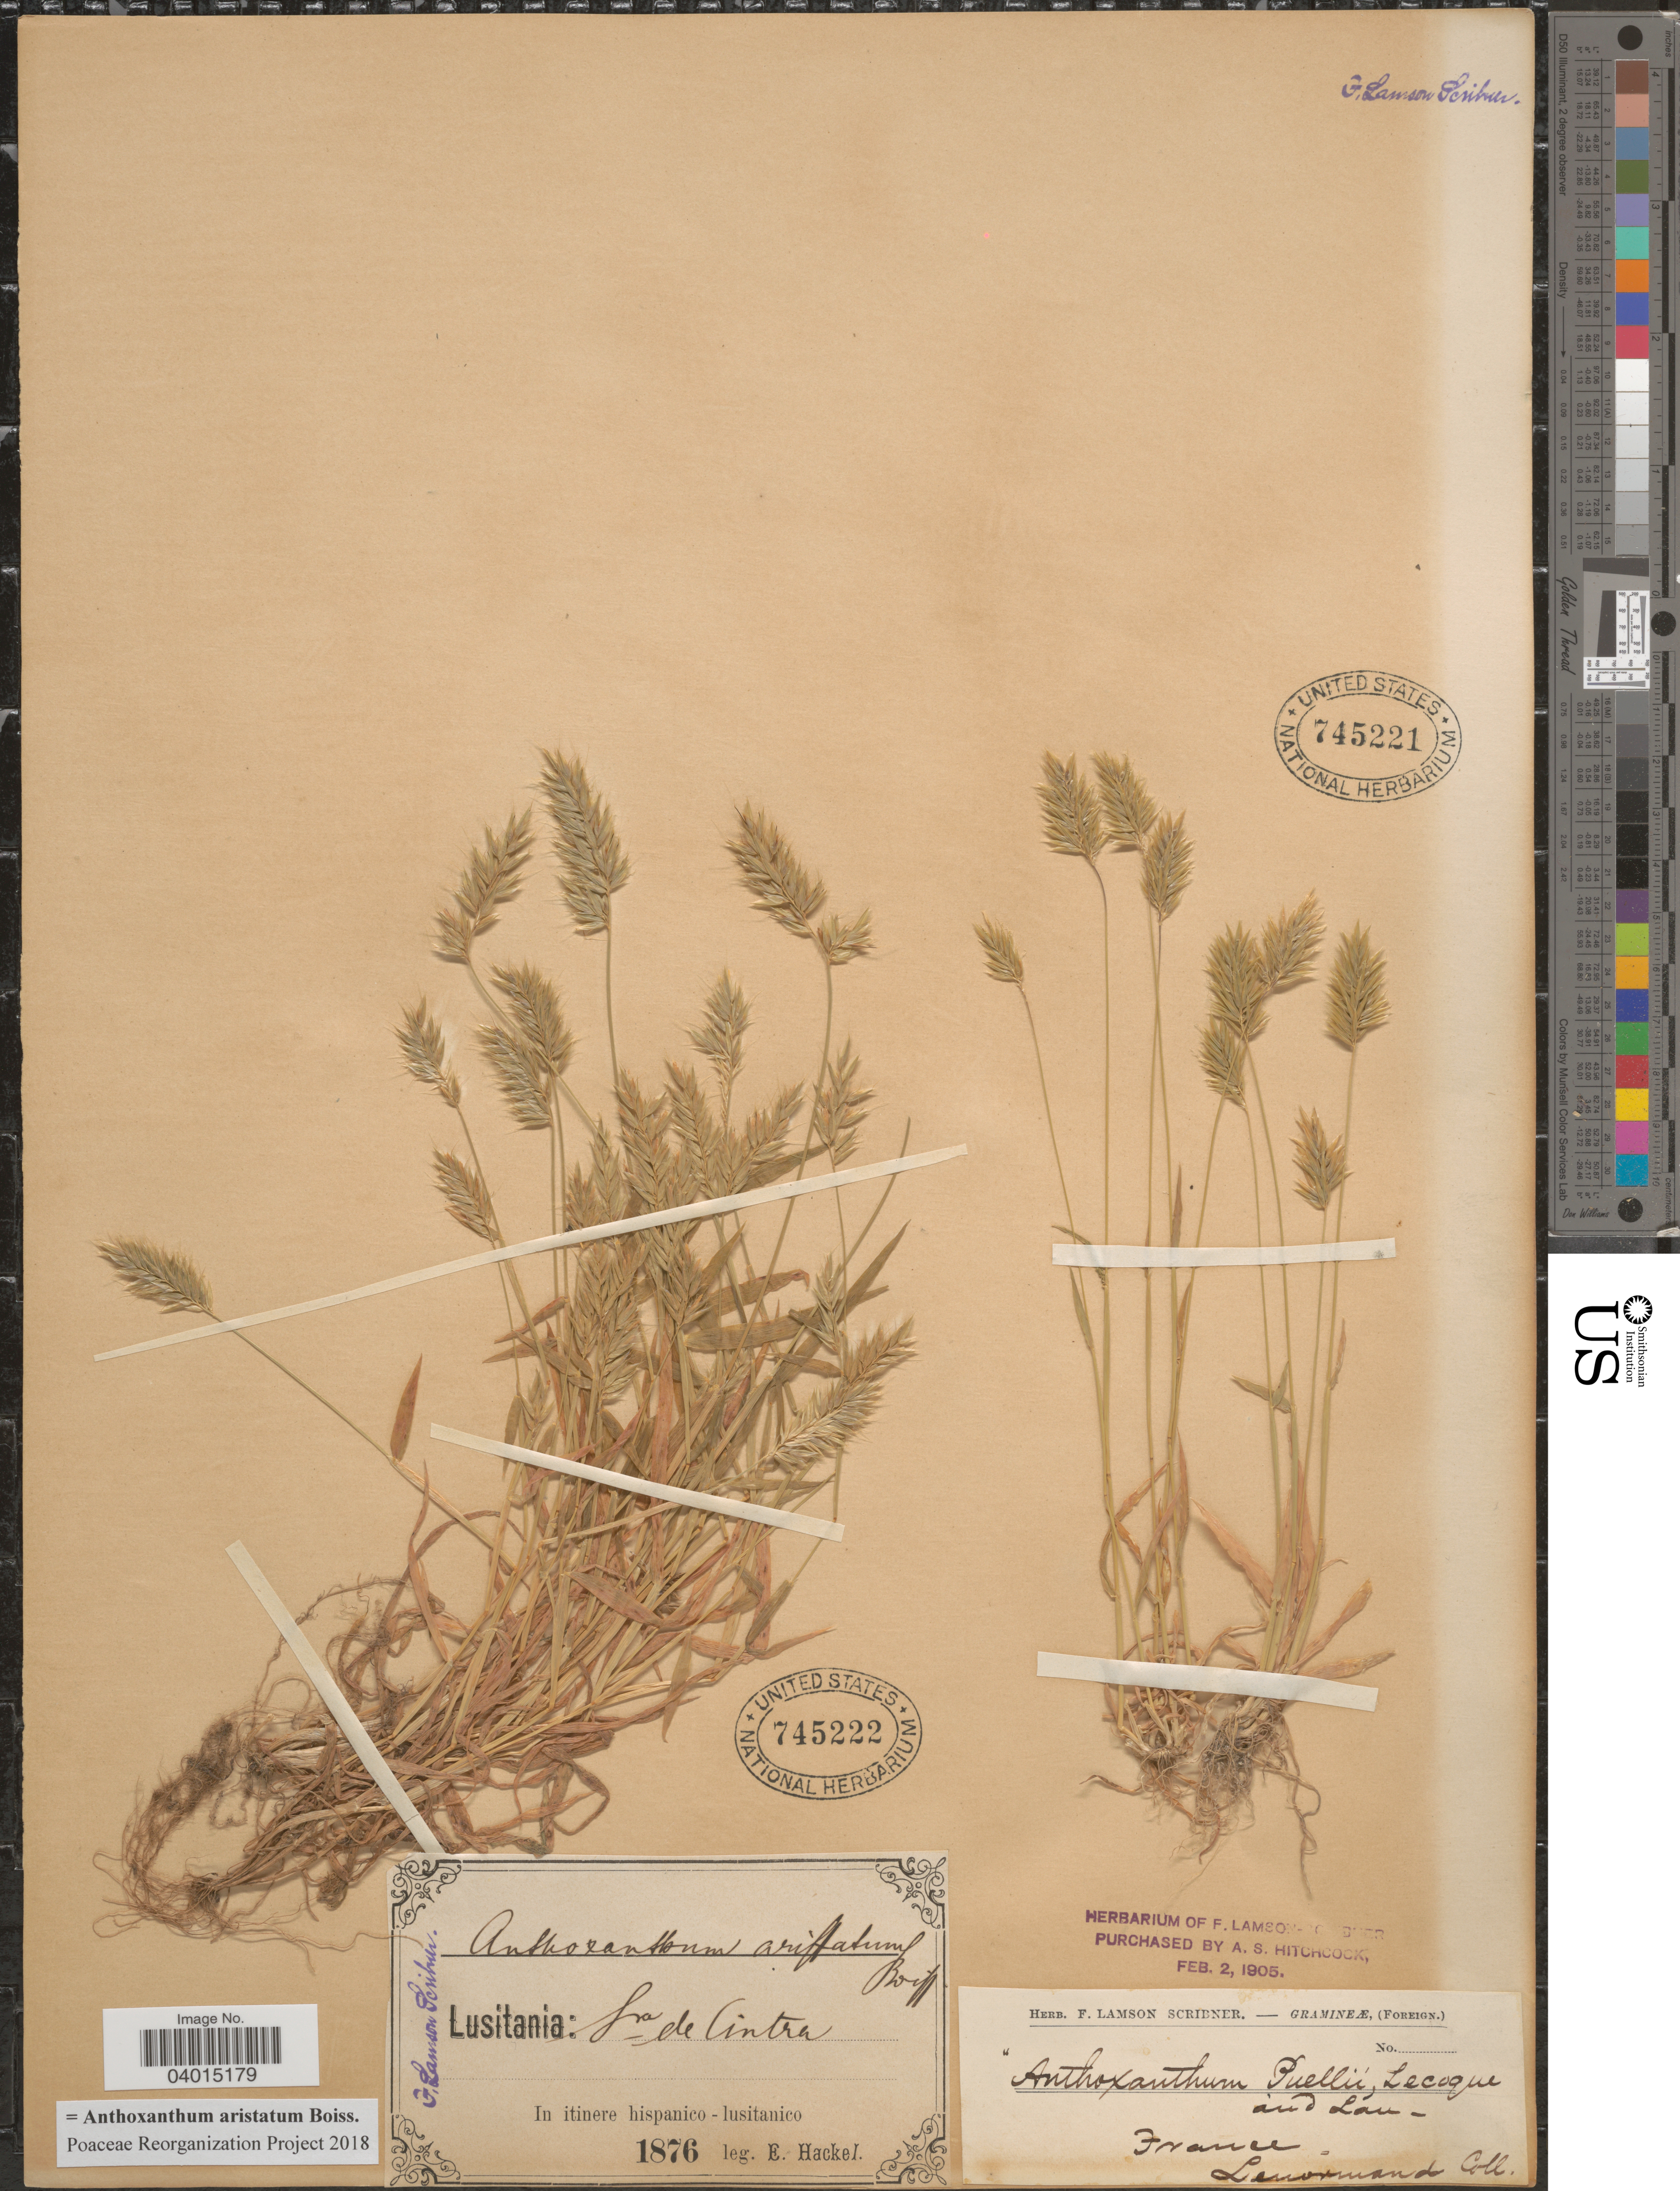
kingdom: Plantae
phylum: Tracheophyta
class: Liliopsida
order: Poales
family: Poaceae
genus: Anthoxanthum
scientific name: Anthoxanthum aristatum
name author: Boiss.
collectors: -. Lenormand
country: France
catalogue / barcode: US 745221-2